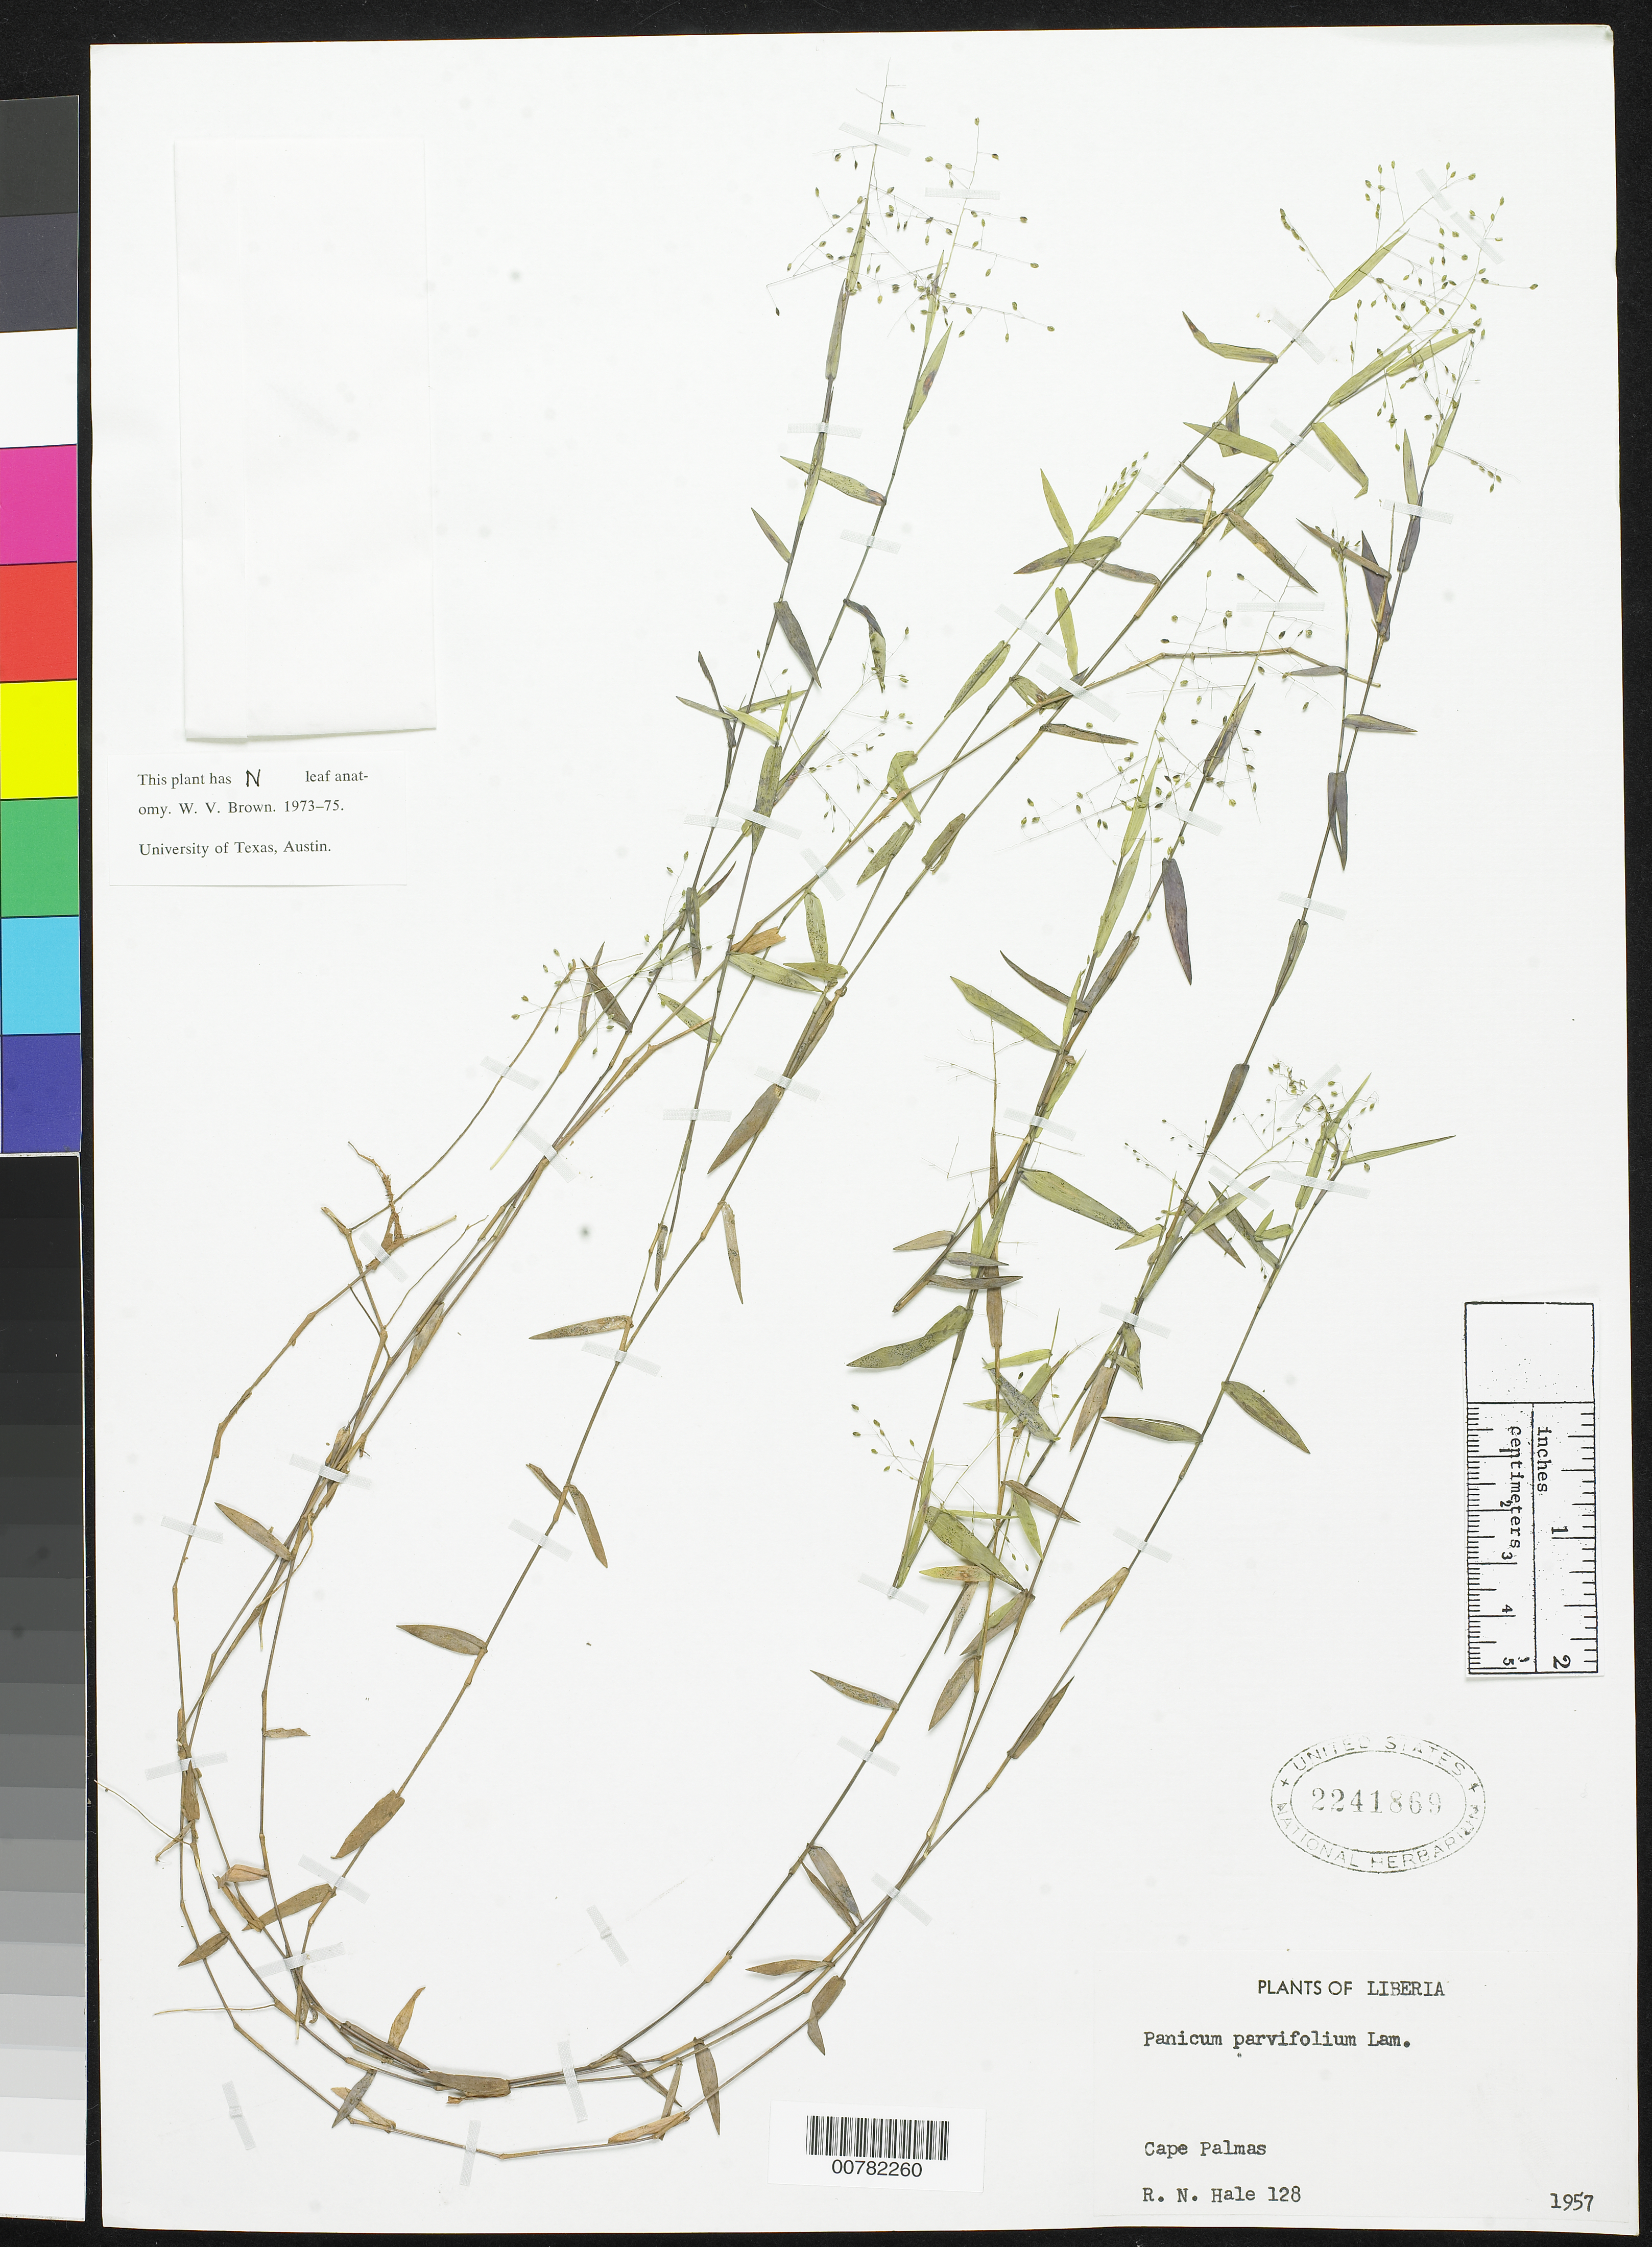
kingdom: Plantae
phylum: Tracheophyta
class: Liliopsida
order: Poales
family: Poaceae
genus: Panicum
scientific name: Panicum parvifolium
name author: Lam.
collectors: R. N. Hale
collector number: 128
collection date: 1957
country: Liberia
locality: Cape Palmas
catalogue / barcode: US 2241869